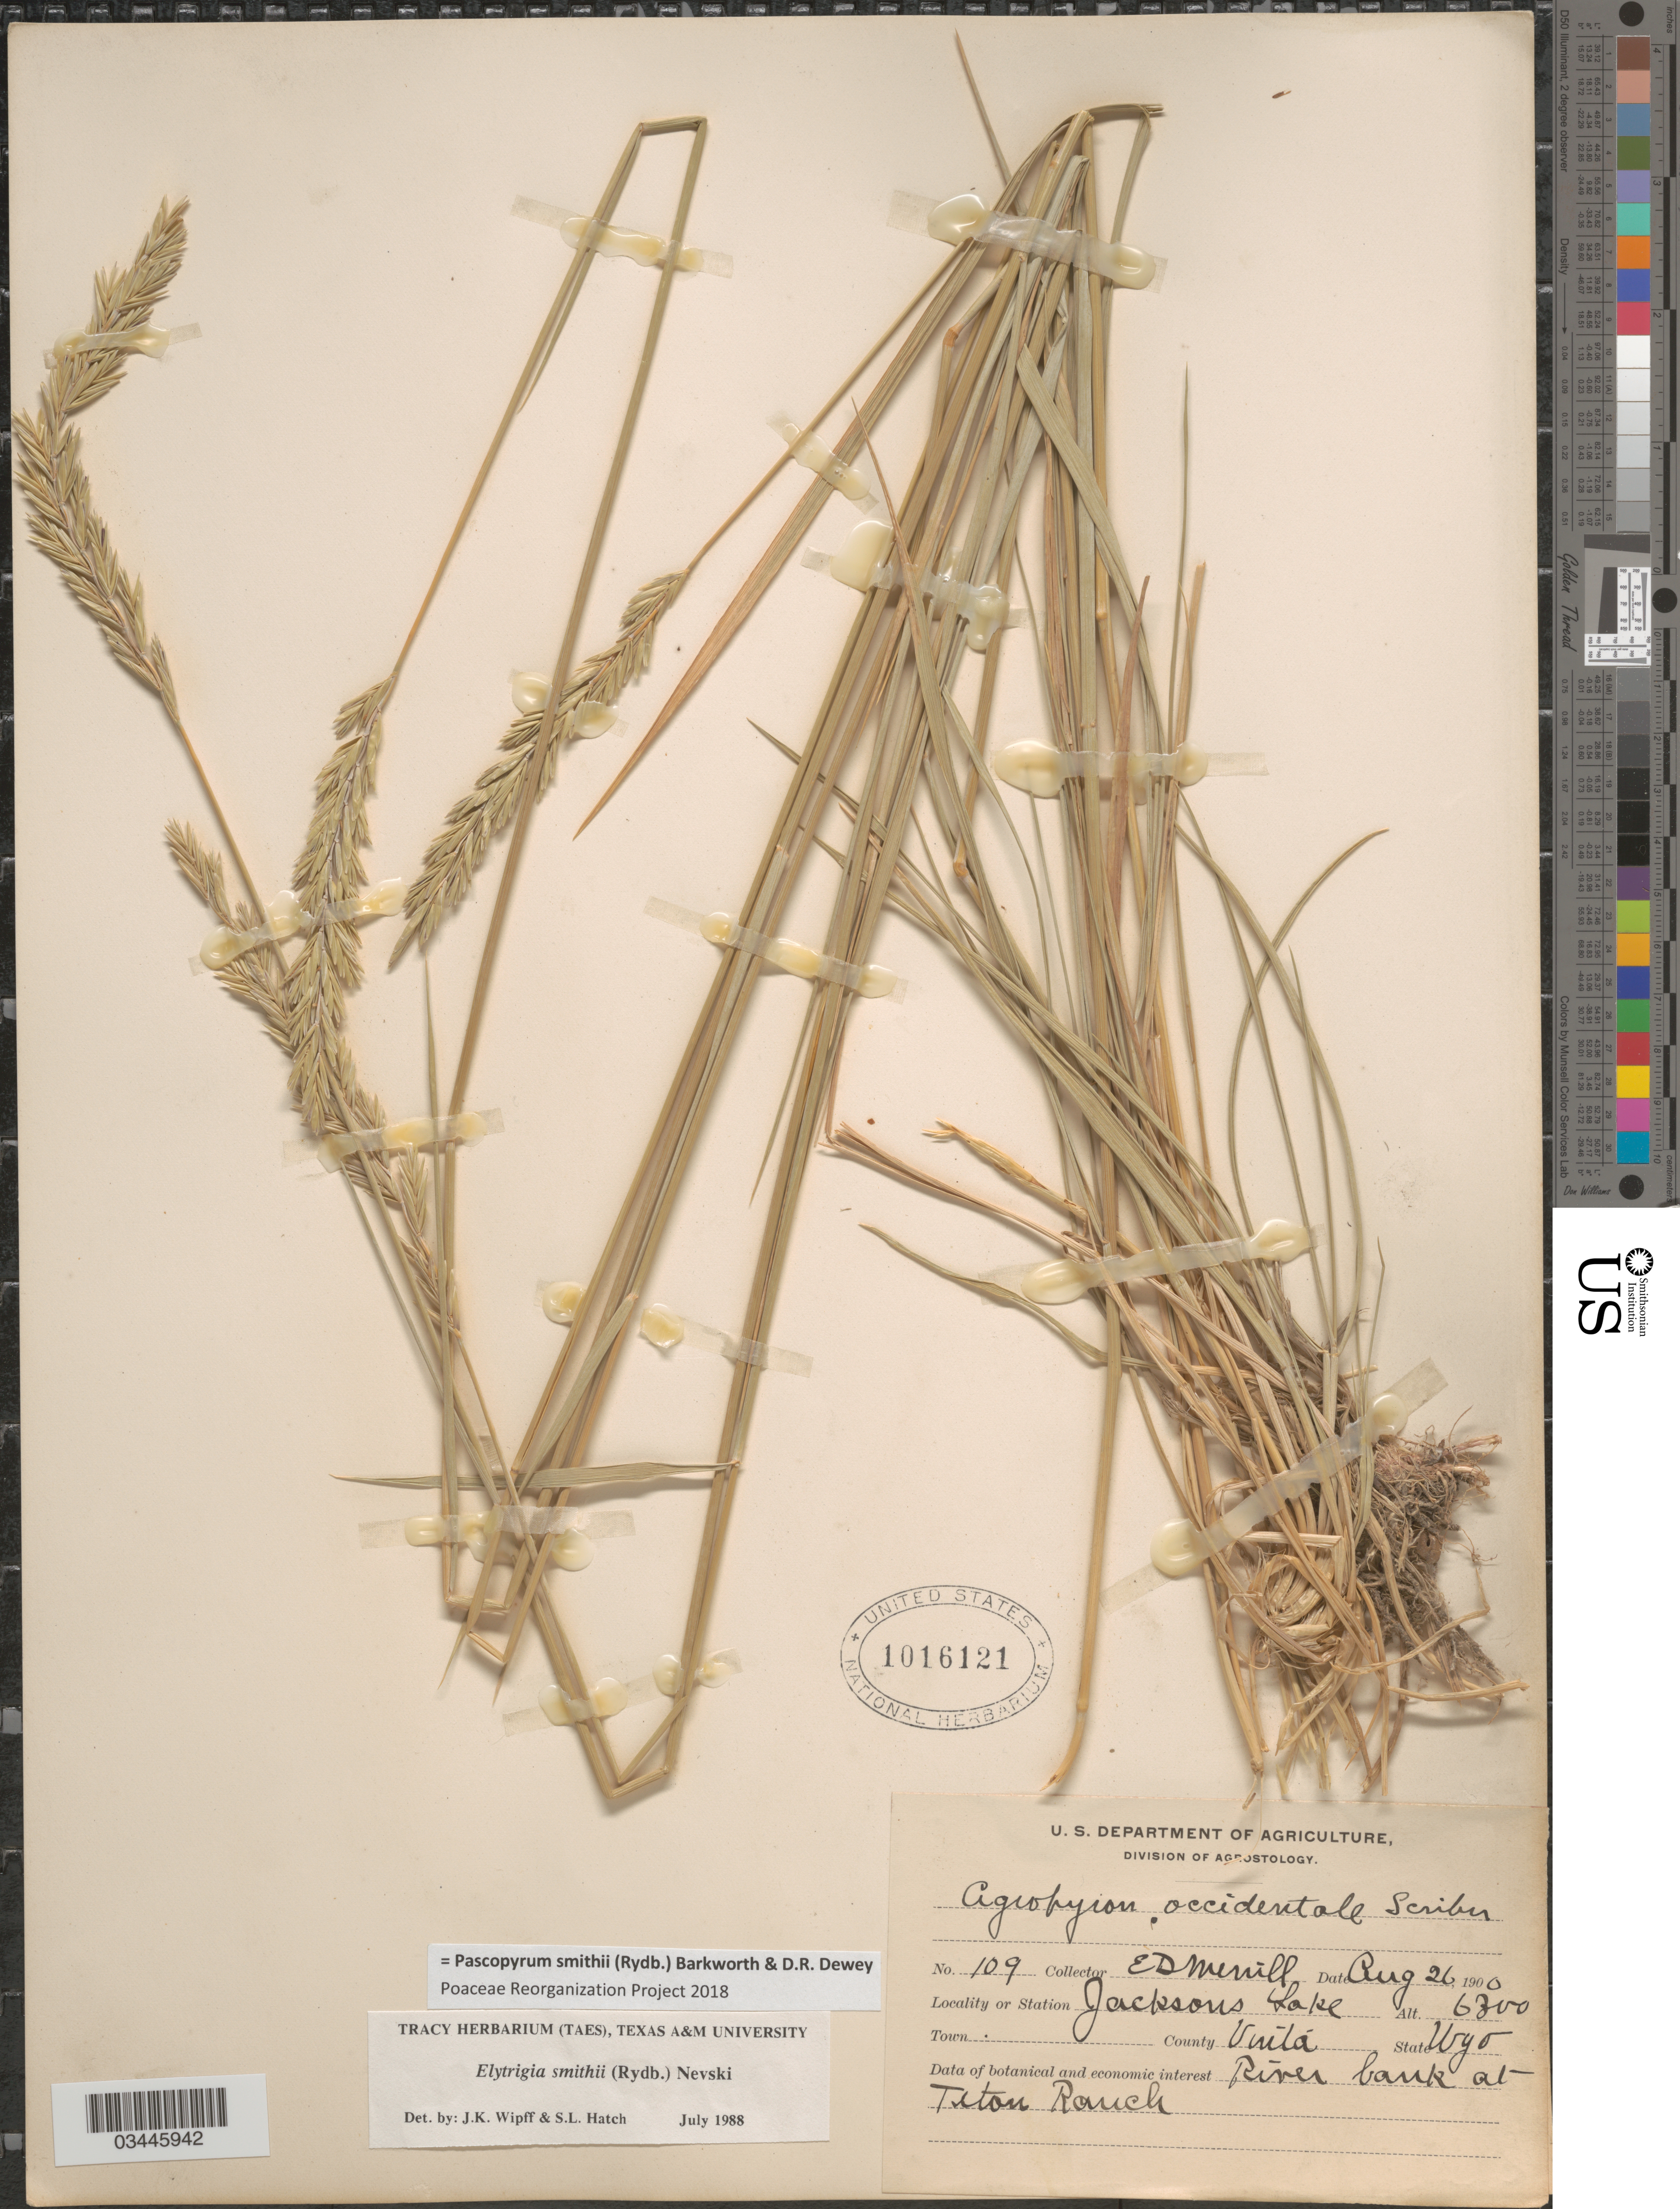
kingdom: Plantae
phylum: Tracheophyta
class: Liliopsida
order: Poales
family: Poaceae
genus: Pascopyrum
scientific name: Pascopyrum smithii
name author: (Rydb.) Barkworth & Dewey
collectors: E. D. Merrill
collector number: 109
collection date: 1900-08-26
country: United States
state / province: Wyoming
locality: Jakcsons Lake. County Uinta. River bank at Teton Ranch.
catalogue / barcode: US 1016121